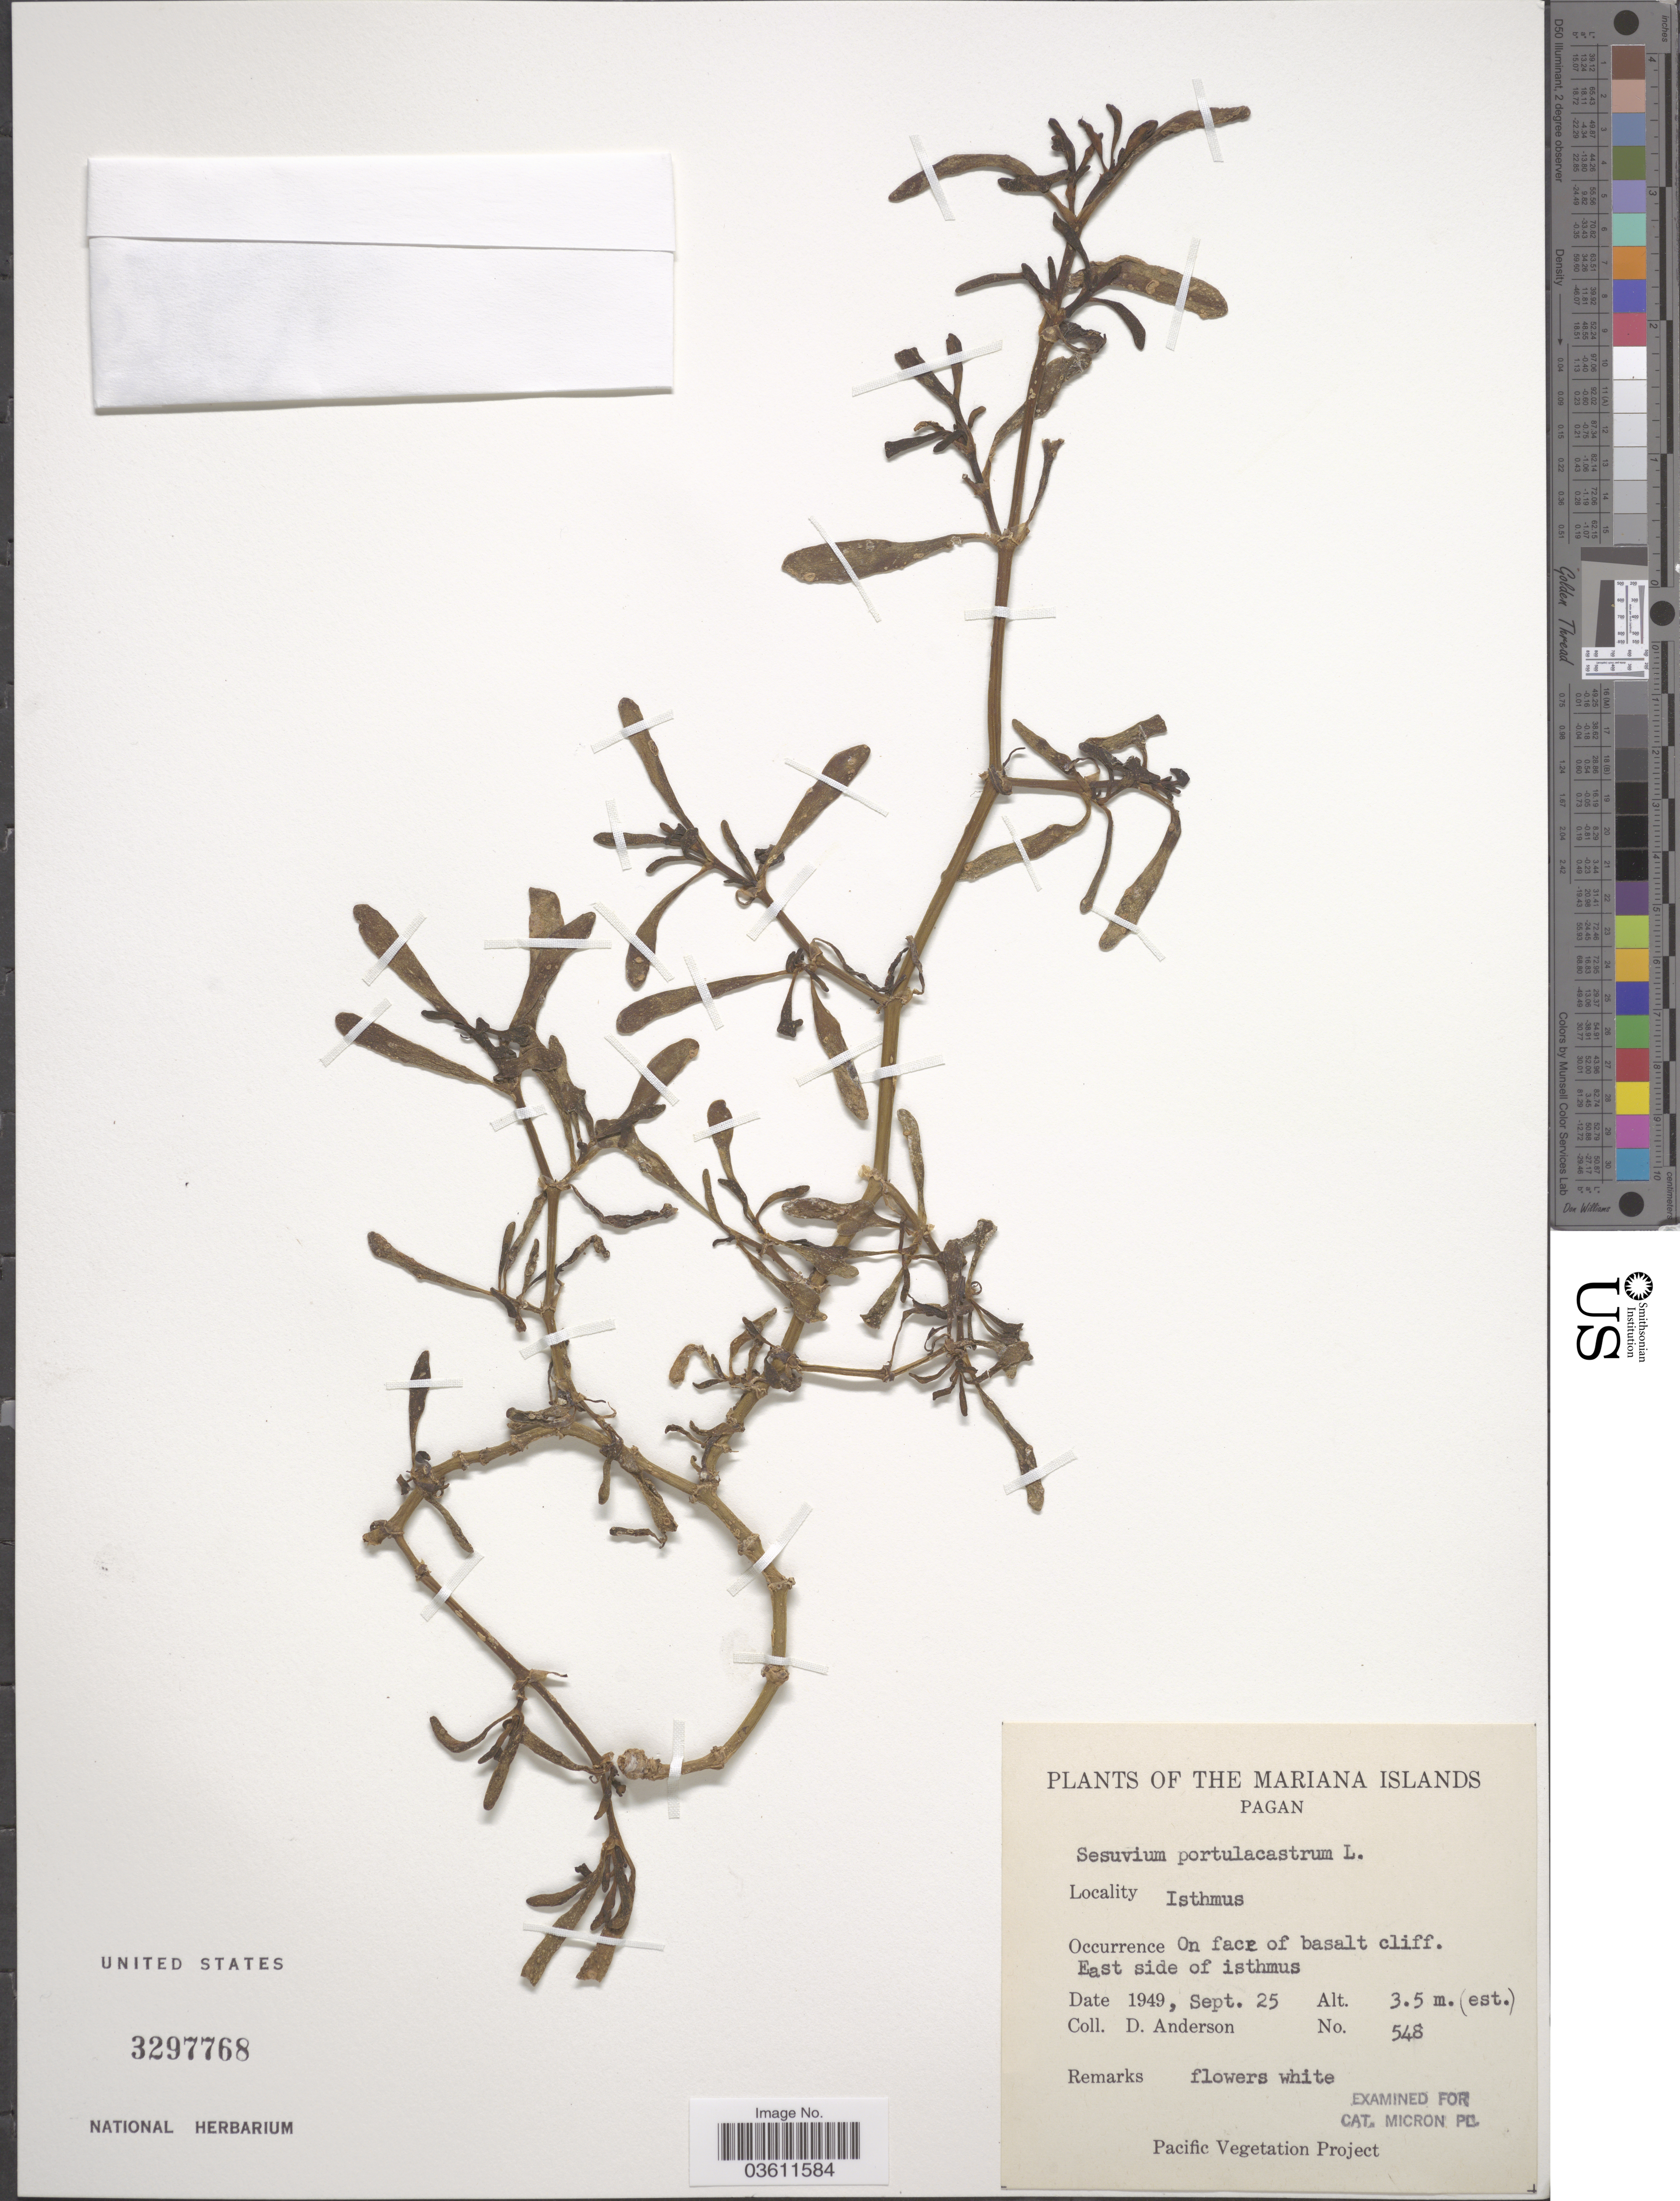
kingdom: Plantae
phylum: Tracheophyta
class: Magnoliopsida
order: Caryophyllales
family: Aizoaceae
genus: Sesuvium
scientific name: Sesuvium portulacastrum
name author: (L.) L.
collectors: D. Anderson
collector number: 548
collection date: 1949-09-25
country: Northern Mariana Islands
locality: The Mariana Islands. Pagan. Isthmus. East side of isthmus.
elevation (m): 3.5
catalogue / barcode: US 3297768